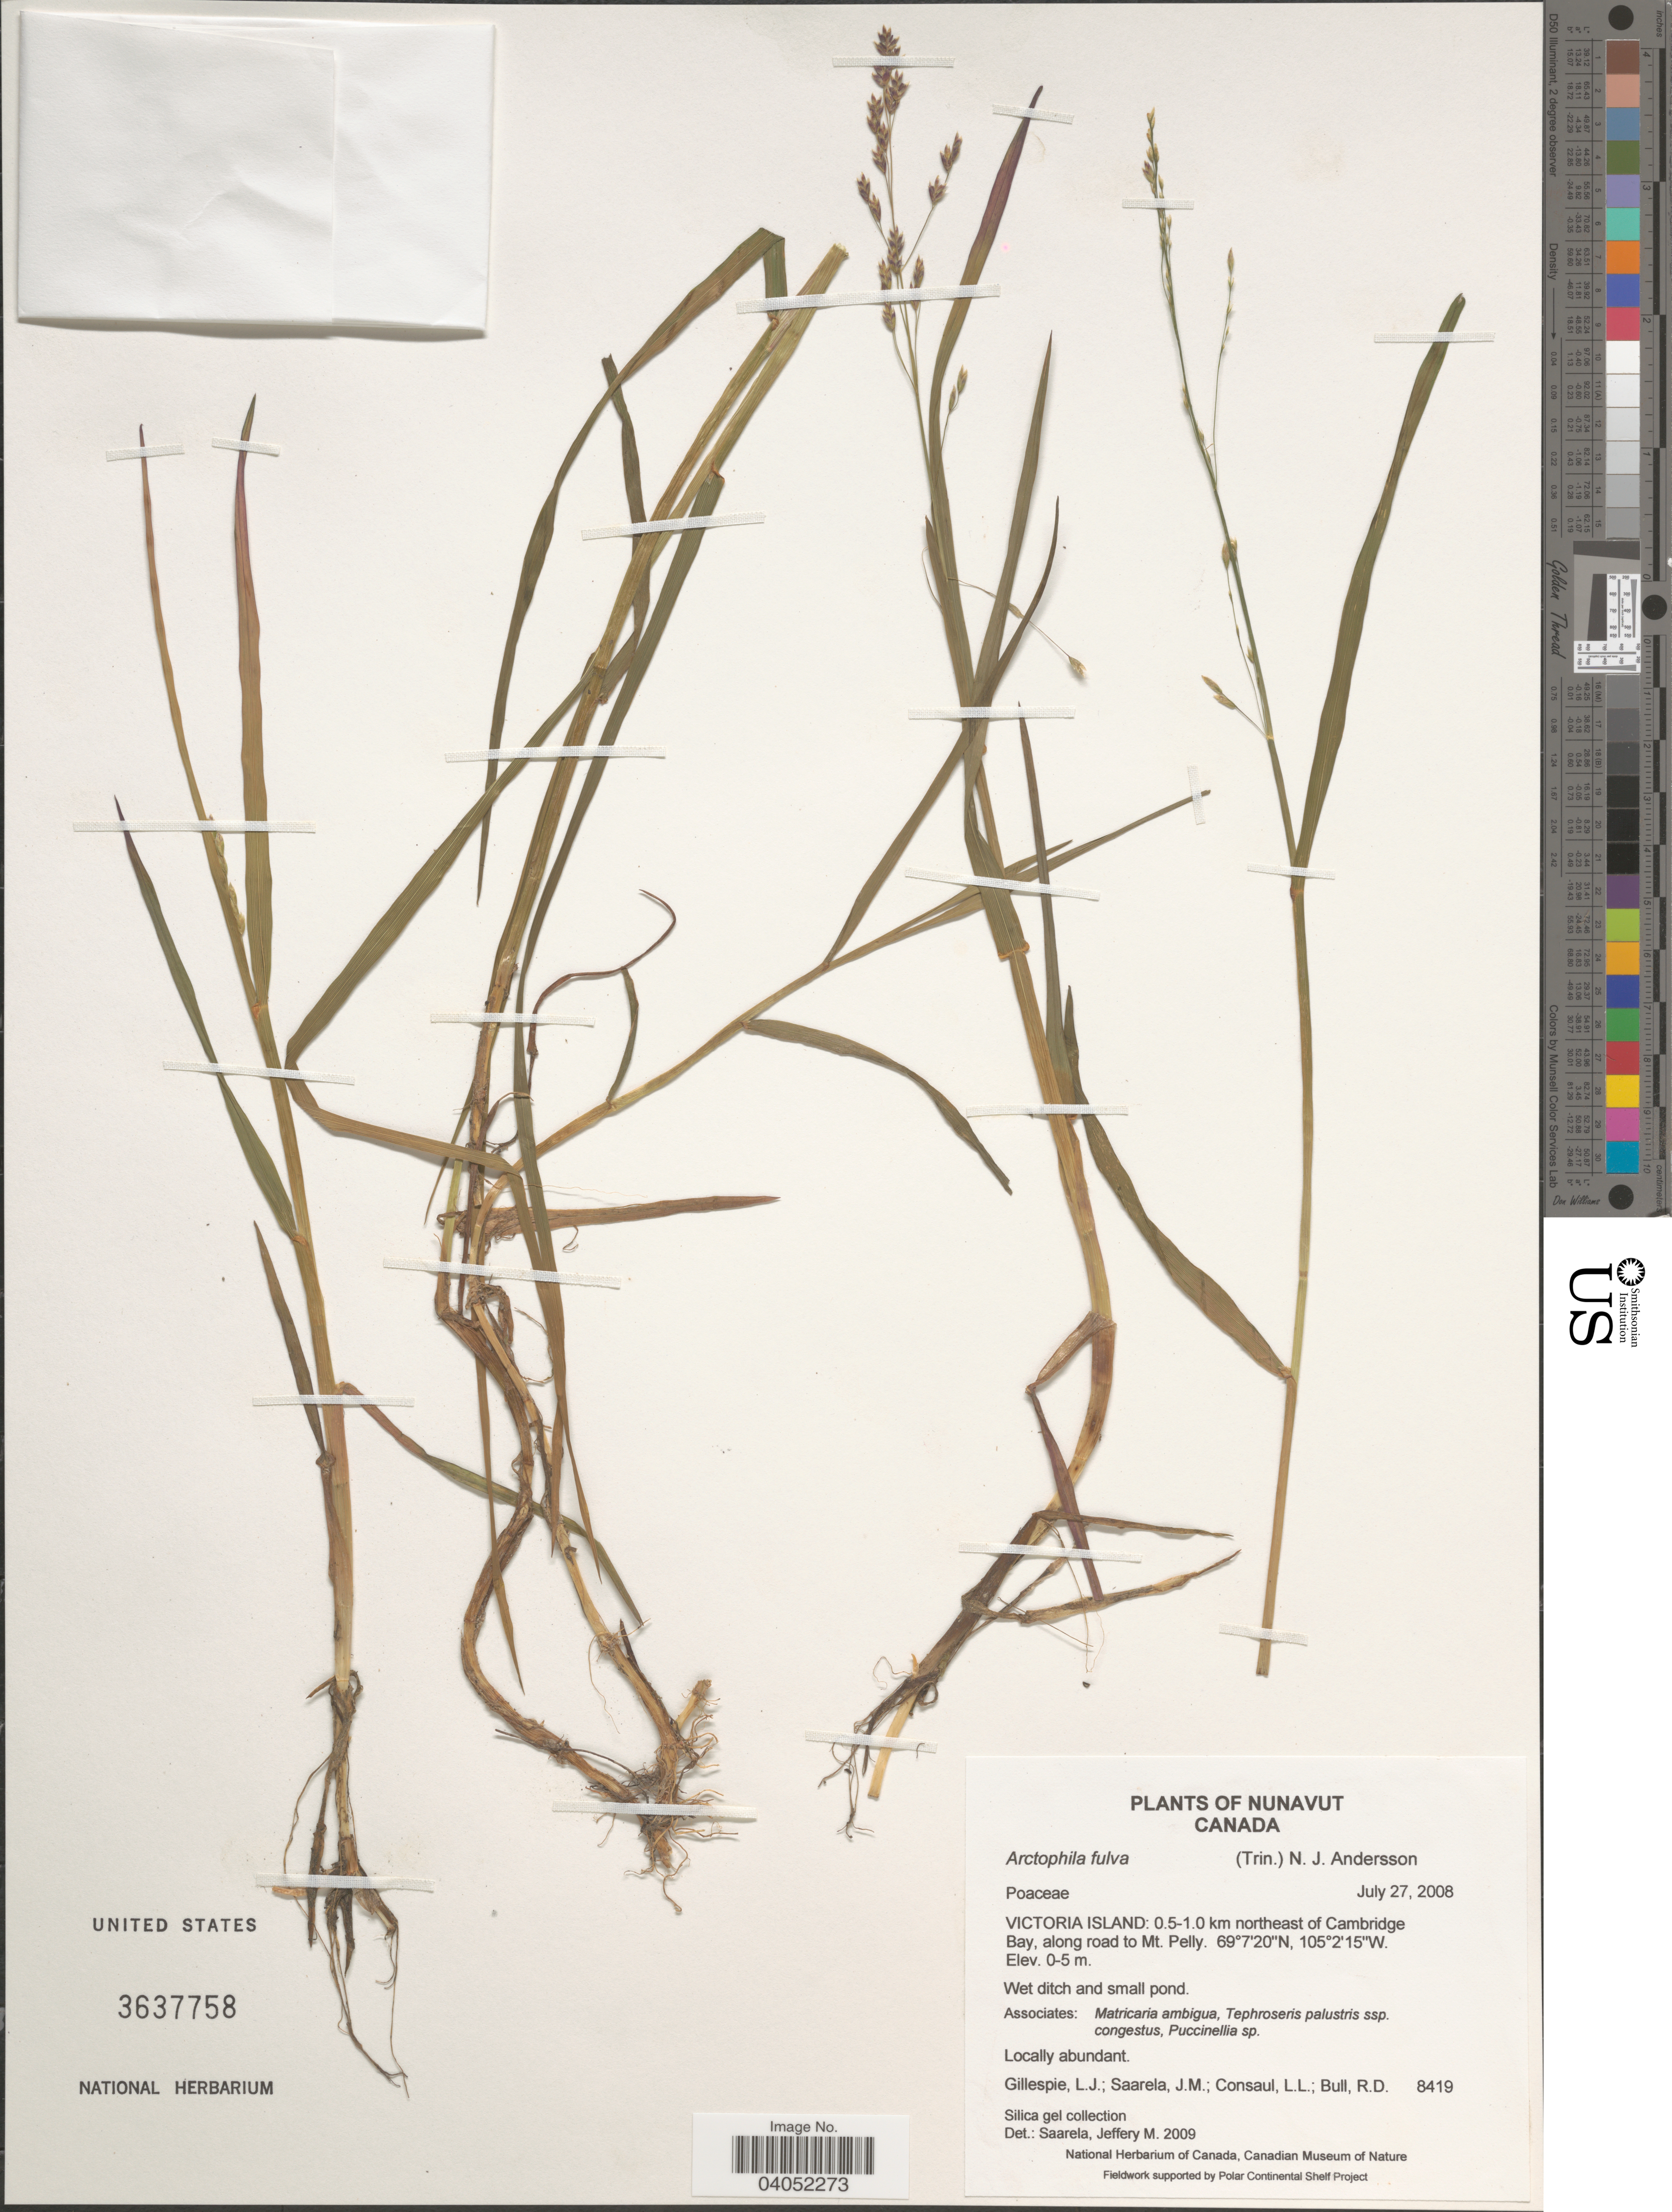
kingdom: Plantae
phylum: Tracheophyta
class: Liliopsida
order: Poales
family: Poaceae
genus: Arctophila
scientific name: Arctophila fulva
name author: (Trin.) Andersson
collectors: L. Gillespie, J. Saarela, L. Consaul & R. Bull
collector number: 8419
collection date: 2008-07-27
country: Canada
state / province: Nunavut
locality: Victoria Island: 0.5-1.0 km northeast of Cambridge Bay, along road to Mt. Pelly.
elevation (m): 0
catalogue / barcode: US 3637758